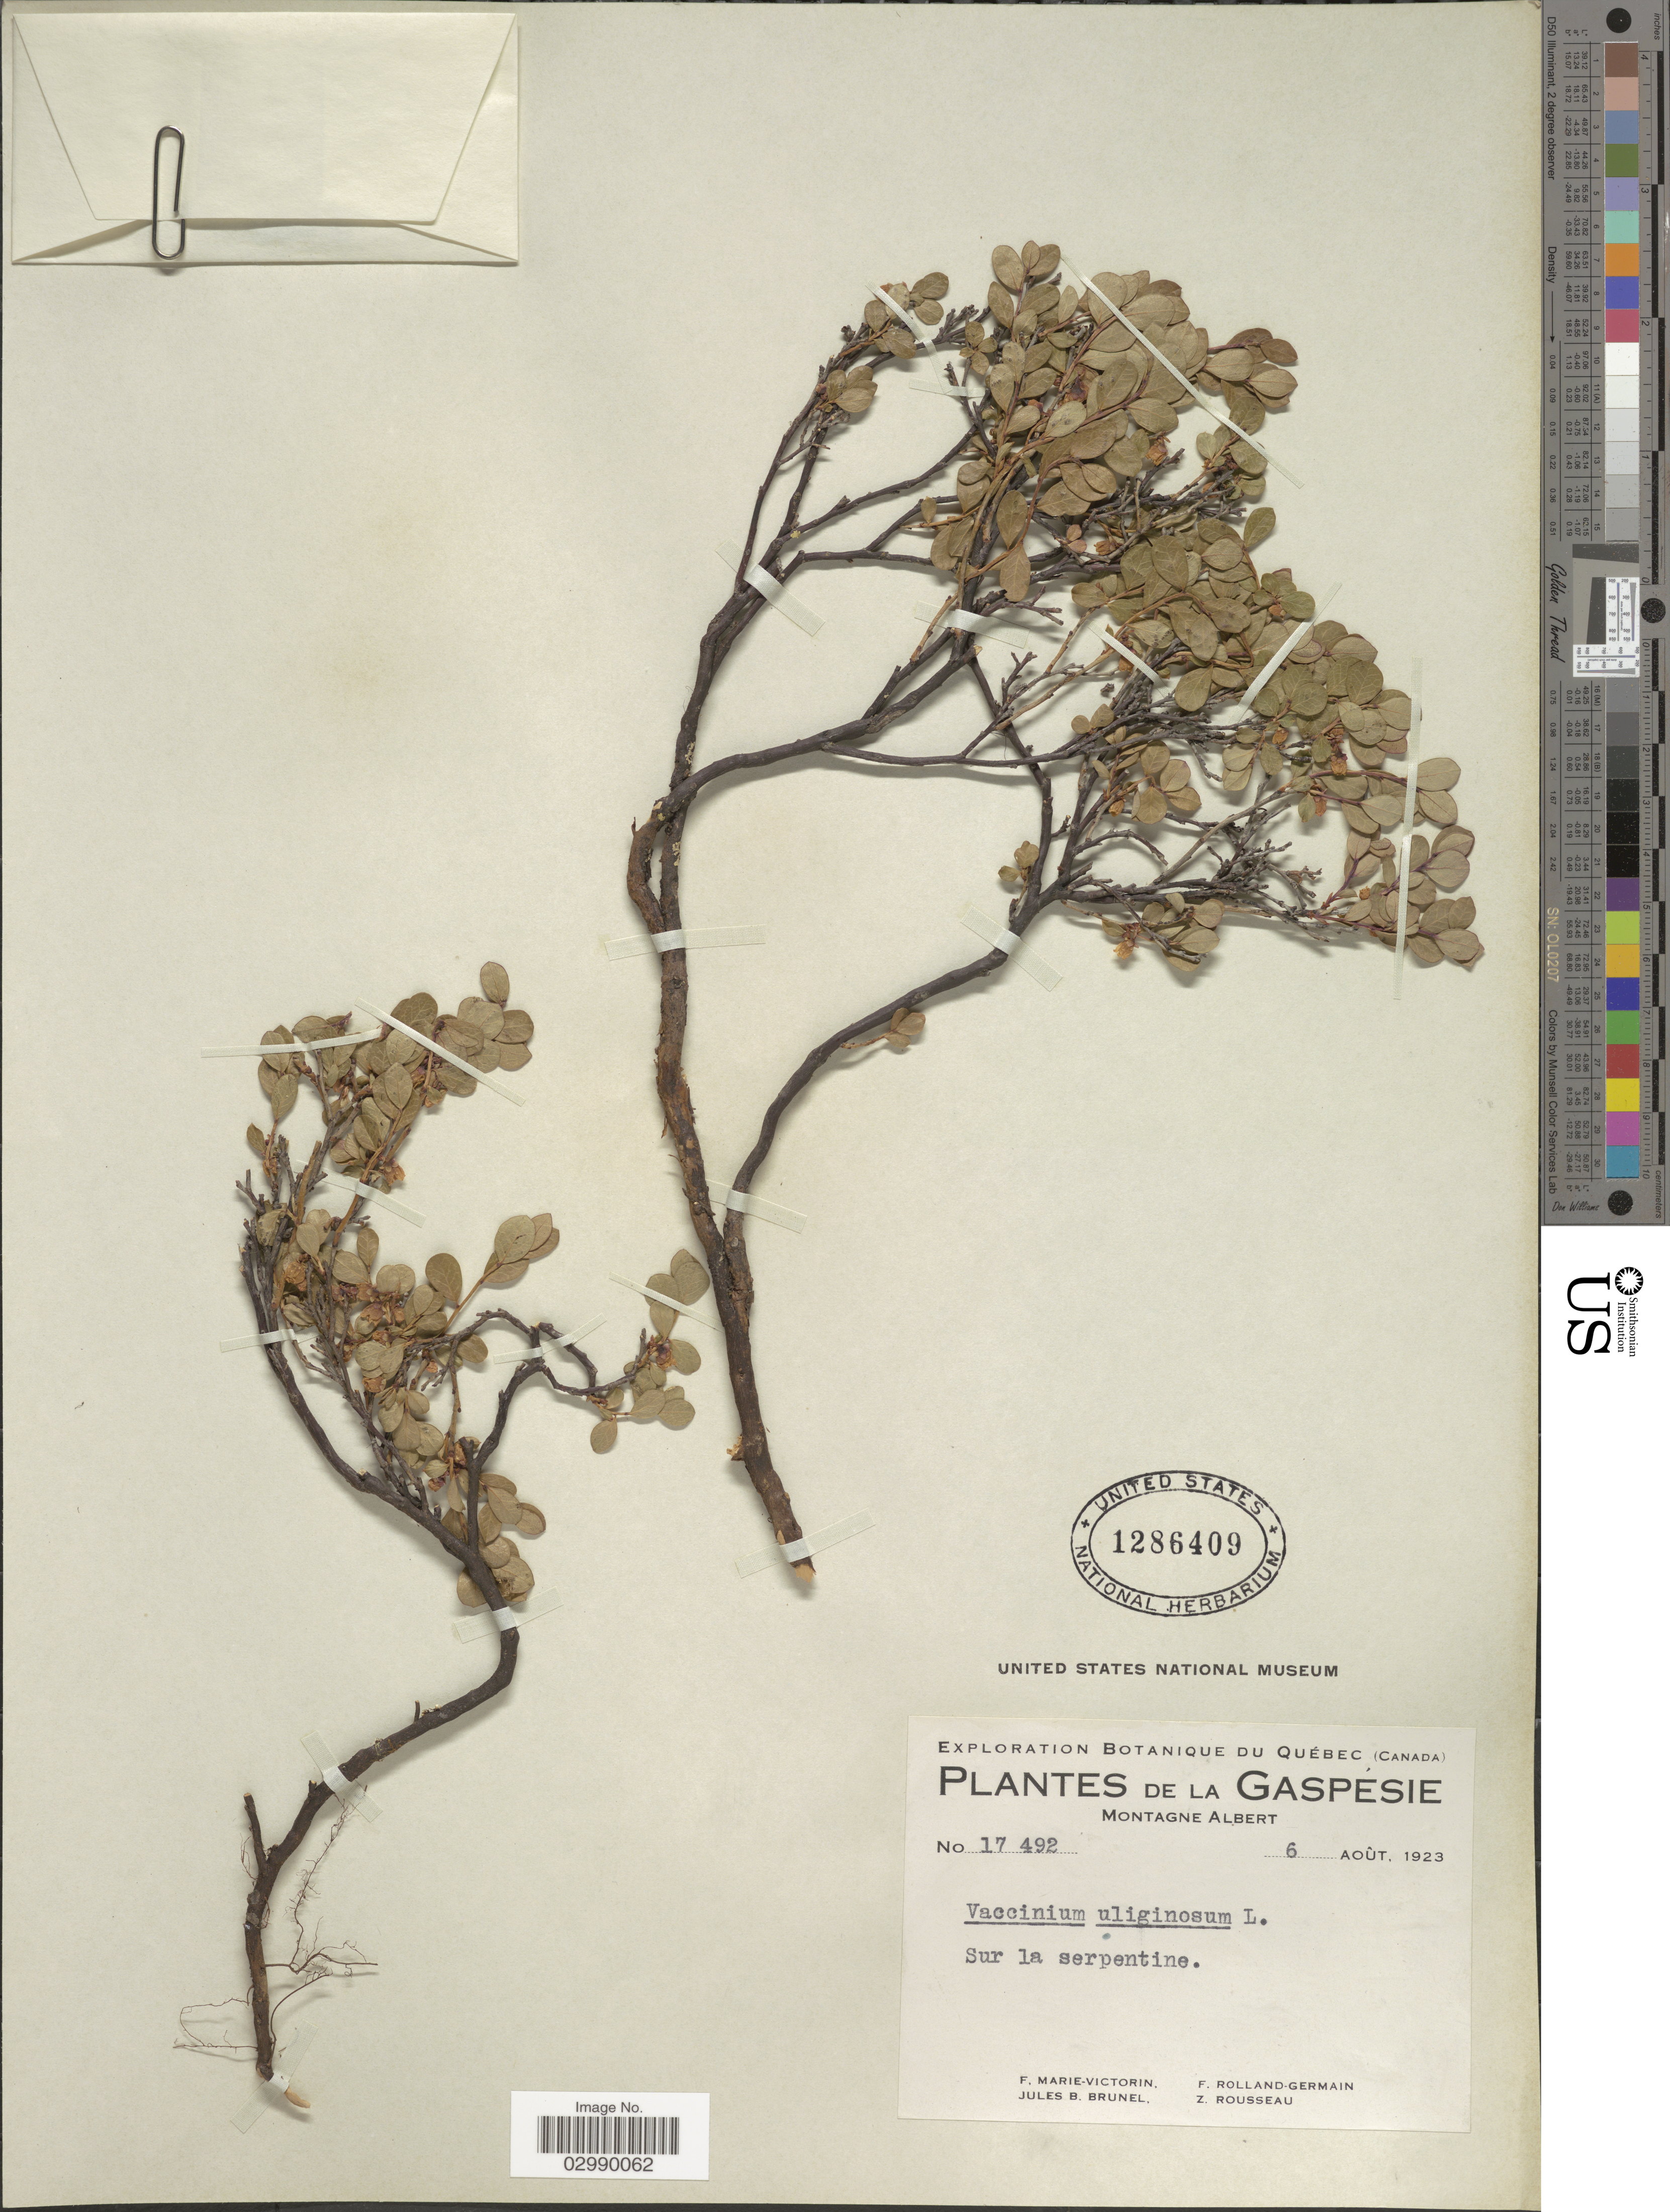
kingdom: Plantae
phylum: Tracheophyta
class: Magnoliopsida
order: Ericales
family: Ericaceae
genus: Vaccinium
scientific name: Vaccinium uliginosum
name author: L.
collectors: F. Marie-Victorin, J. Brunel, Rolland-Germain & Z. Rousseau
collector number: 17492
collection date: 1923-08-06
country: Canada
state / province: Quebec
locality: Gaspesie, Montagne Albert. Sur la serpentine.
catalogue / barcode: US 1286409